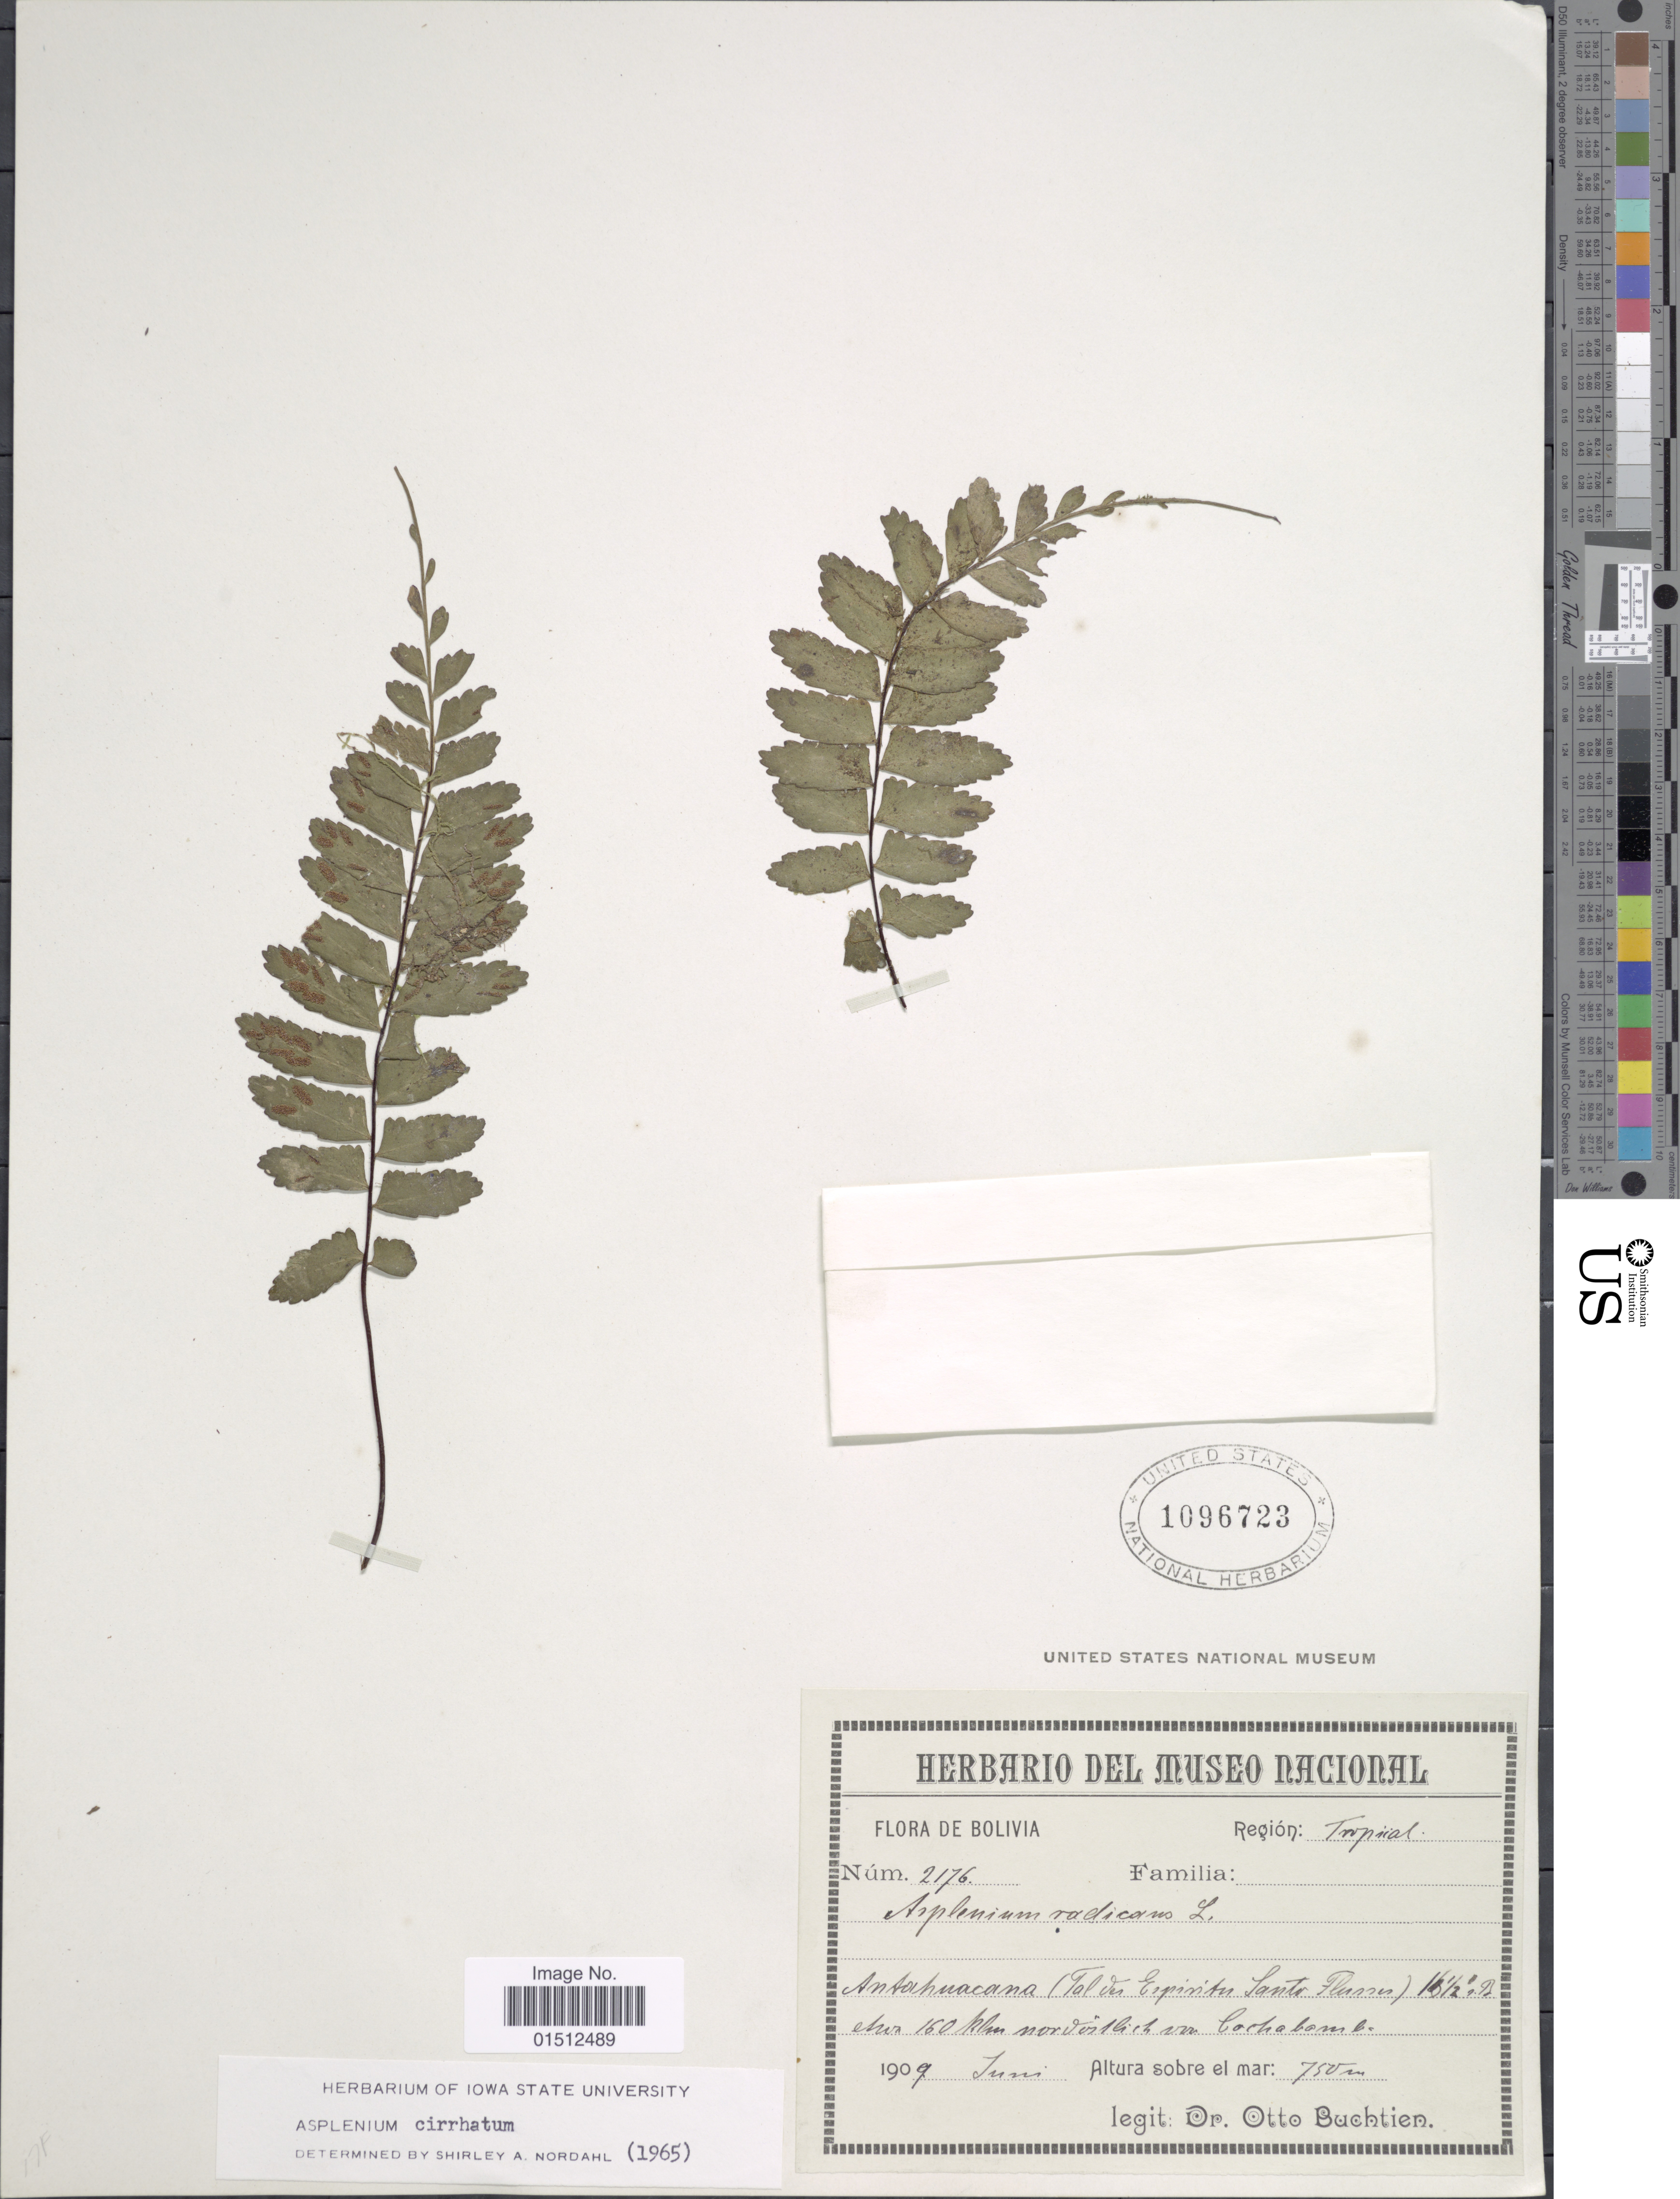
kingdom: Plantae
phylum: Tracheophyta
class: Polypodiopsida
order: Polypodiales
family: Aspleniaceae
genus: Asplenium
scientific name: Asplenium radicans var. cirrhatum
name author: (Rich. ex Willd.) Rosenst.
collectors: O. Buchtien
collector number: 2176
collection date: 1909-06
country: Bolivia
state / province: Cochabamba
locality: Region: Tropical, Antahuacana (Espíritu Santo River) 160 Km NE from Cochabamba.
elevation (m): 750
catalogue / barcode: US 1096723